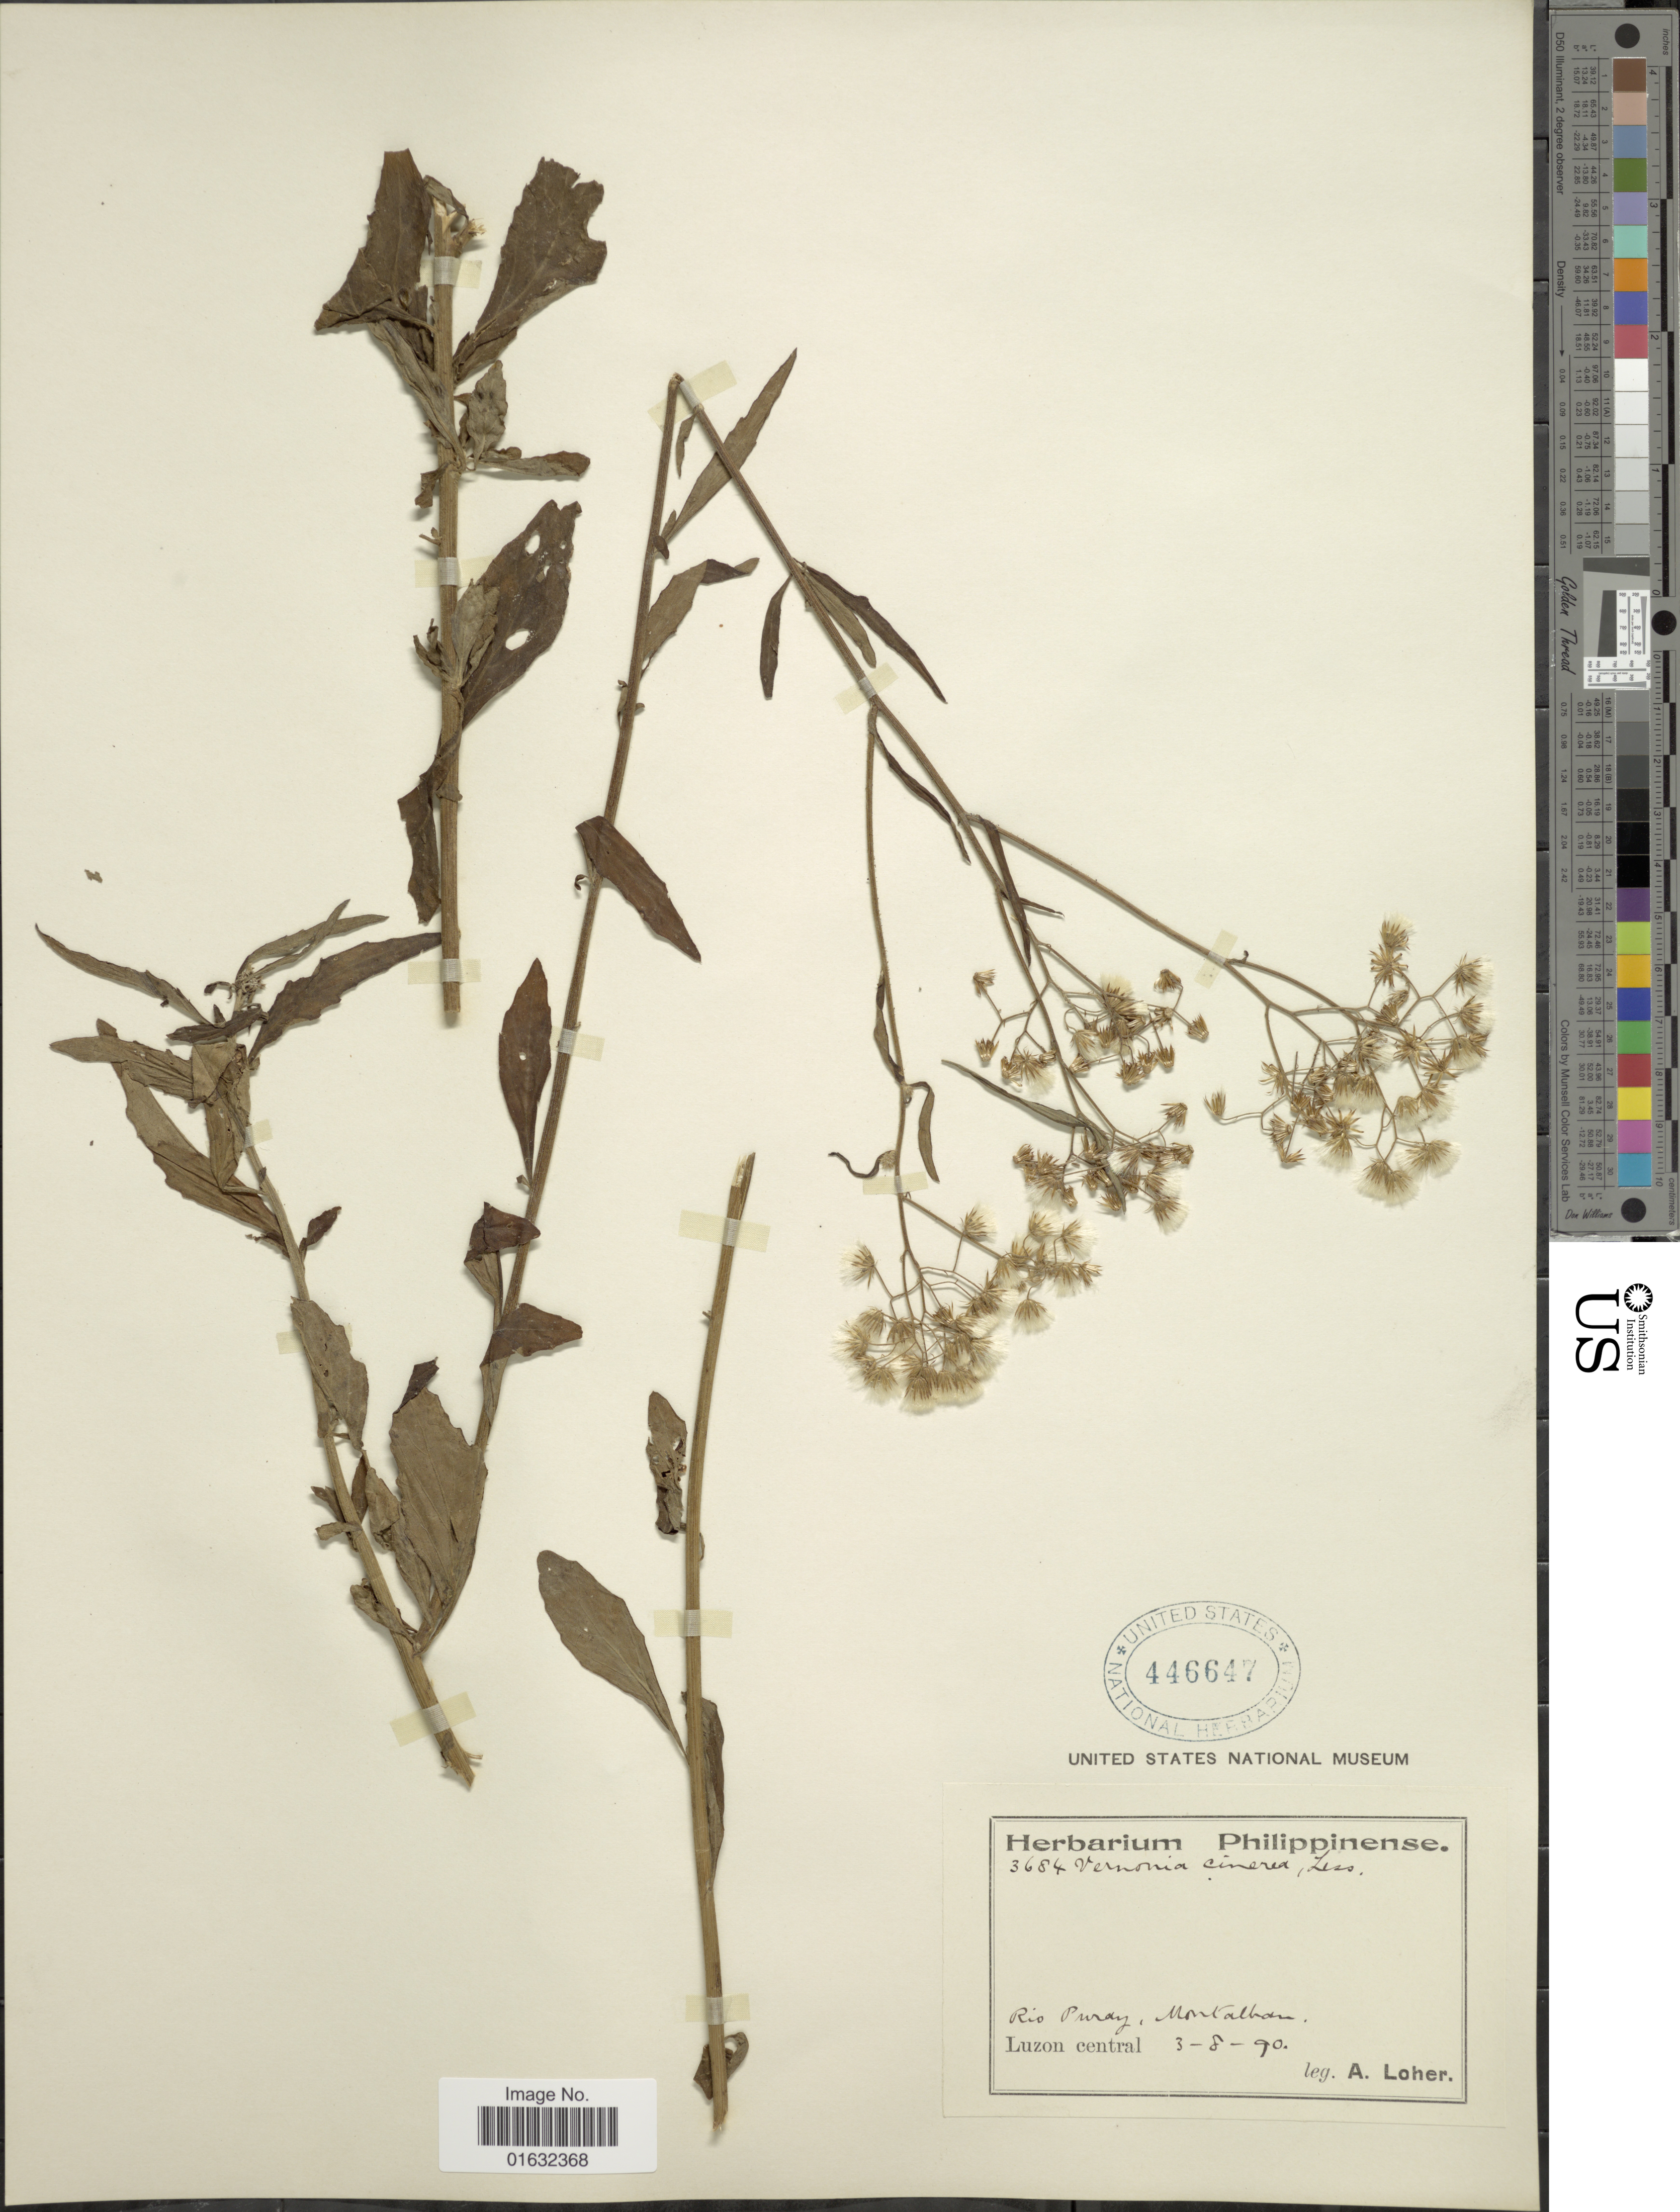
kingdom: Plantae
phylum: Tracheophyta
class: Magnoliopsida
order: Asterales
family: Asteraceae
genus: Cyanthillium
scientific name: Cyanthillium cinereum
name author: (L.) H. Rob.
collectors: A. Loher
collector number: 3684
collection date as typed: Transcribed d/m/y: 3/8/90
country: Philippines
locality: Rio Puray, Montalban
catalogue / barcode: US 446647